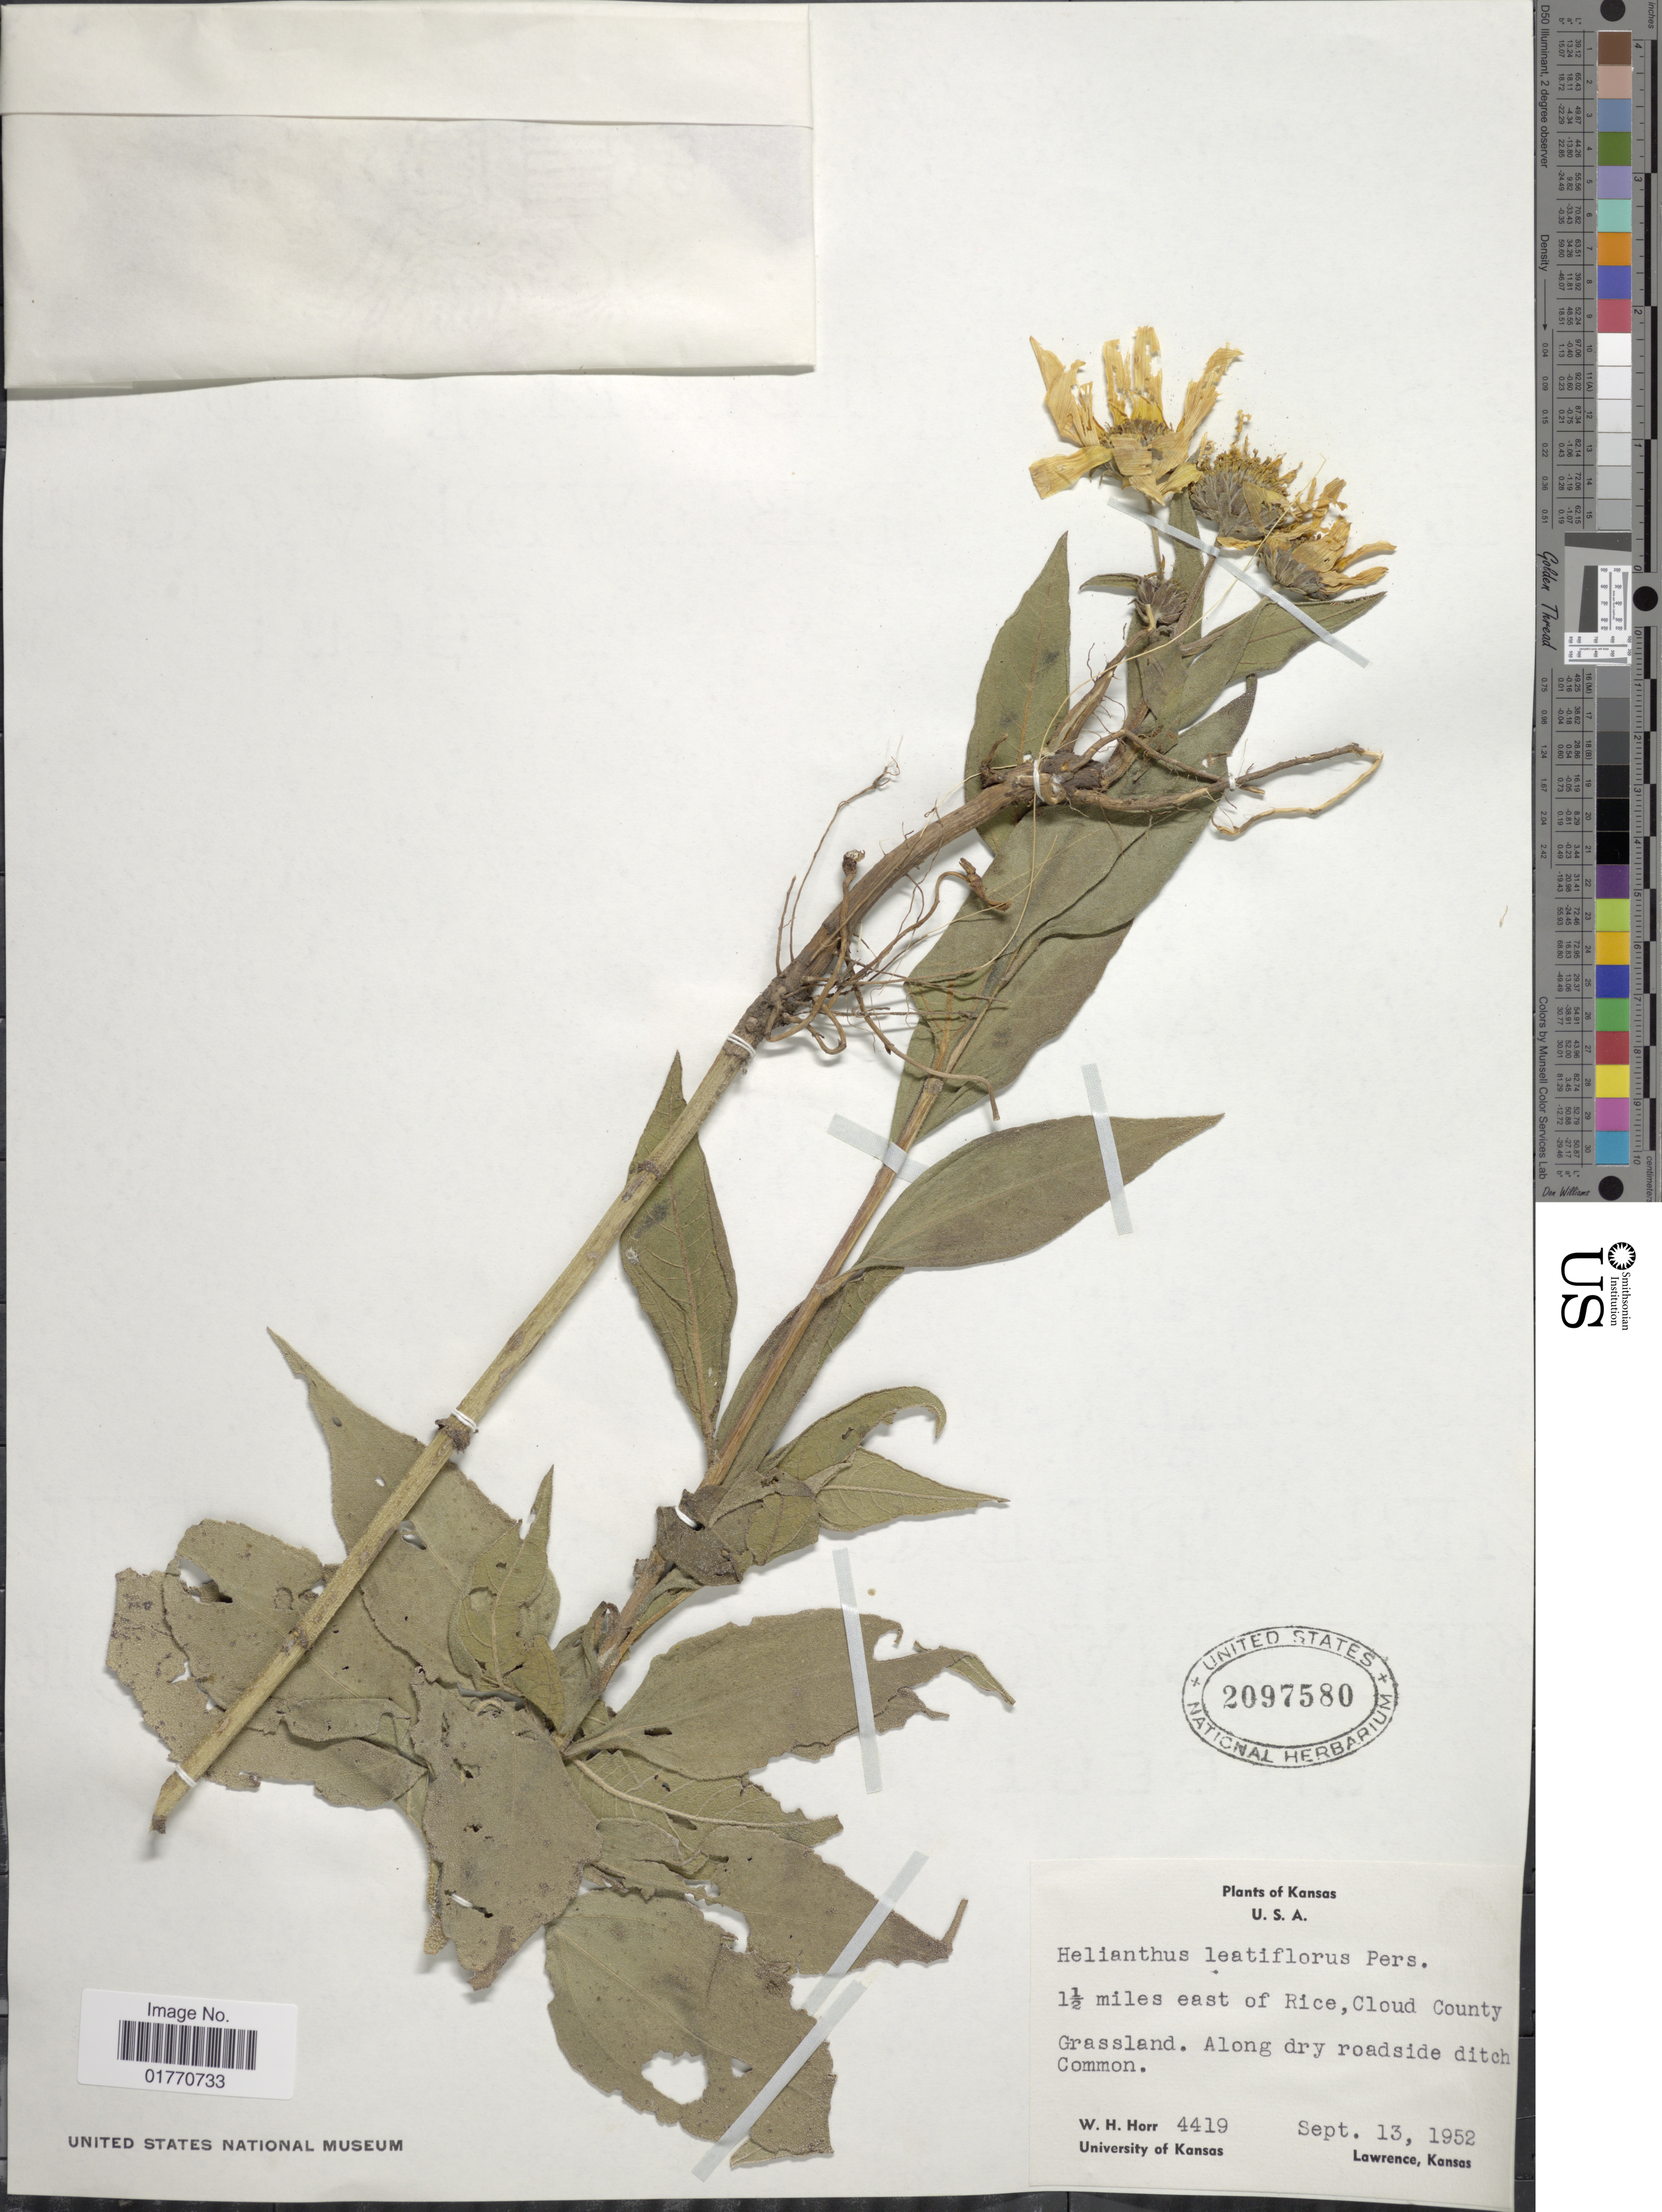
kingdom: Plantae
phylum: Tracheophyta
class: Magnoliopsida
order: Asterales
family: Asteraceae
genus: Helianthus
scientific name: Helianthus laetiflorus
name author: Pers.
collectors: W. H. Horr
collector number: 4419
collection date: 1952-09-13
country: United States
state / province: Kansas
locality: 1 1/2 miles east of Rice, Cloud County, along dry roadside ditch.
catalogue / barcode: US 2097580